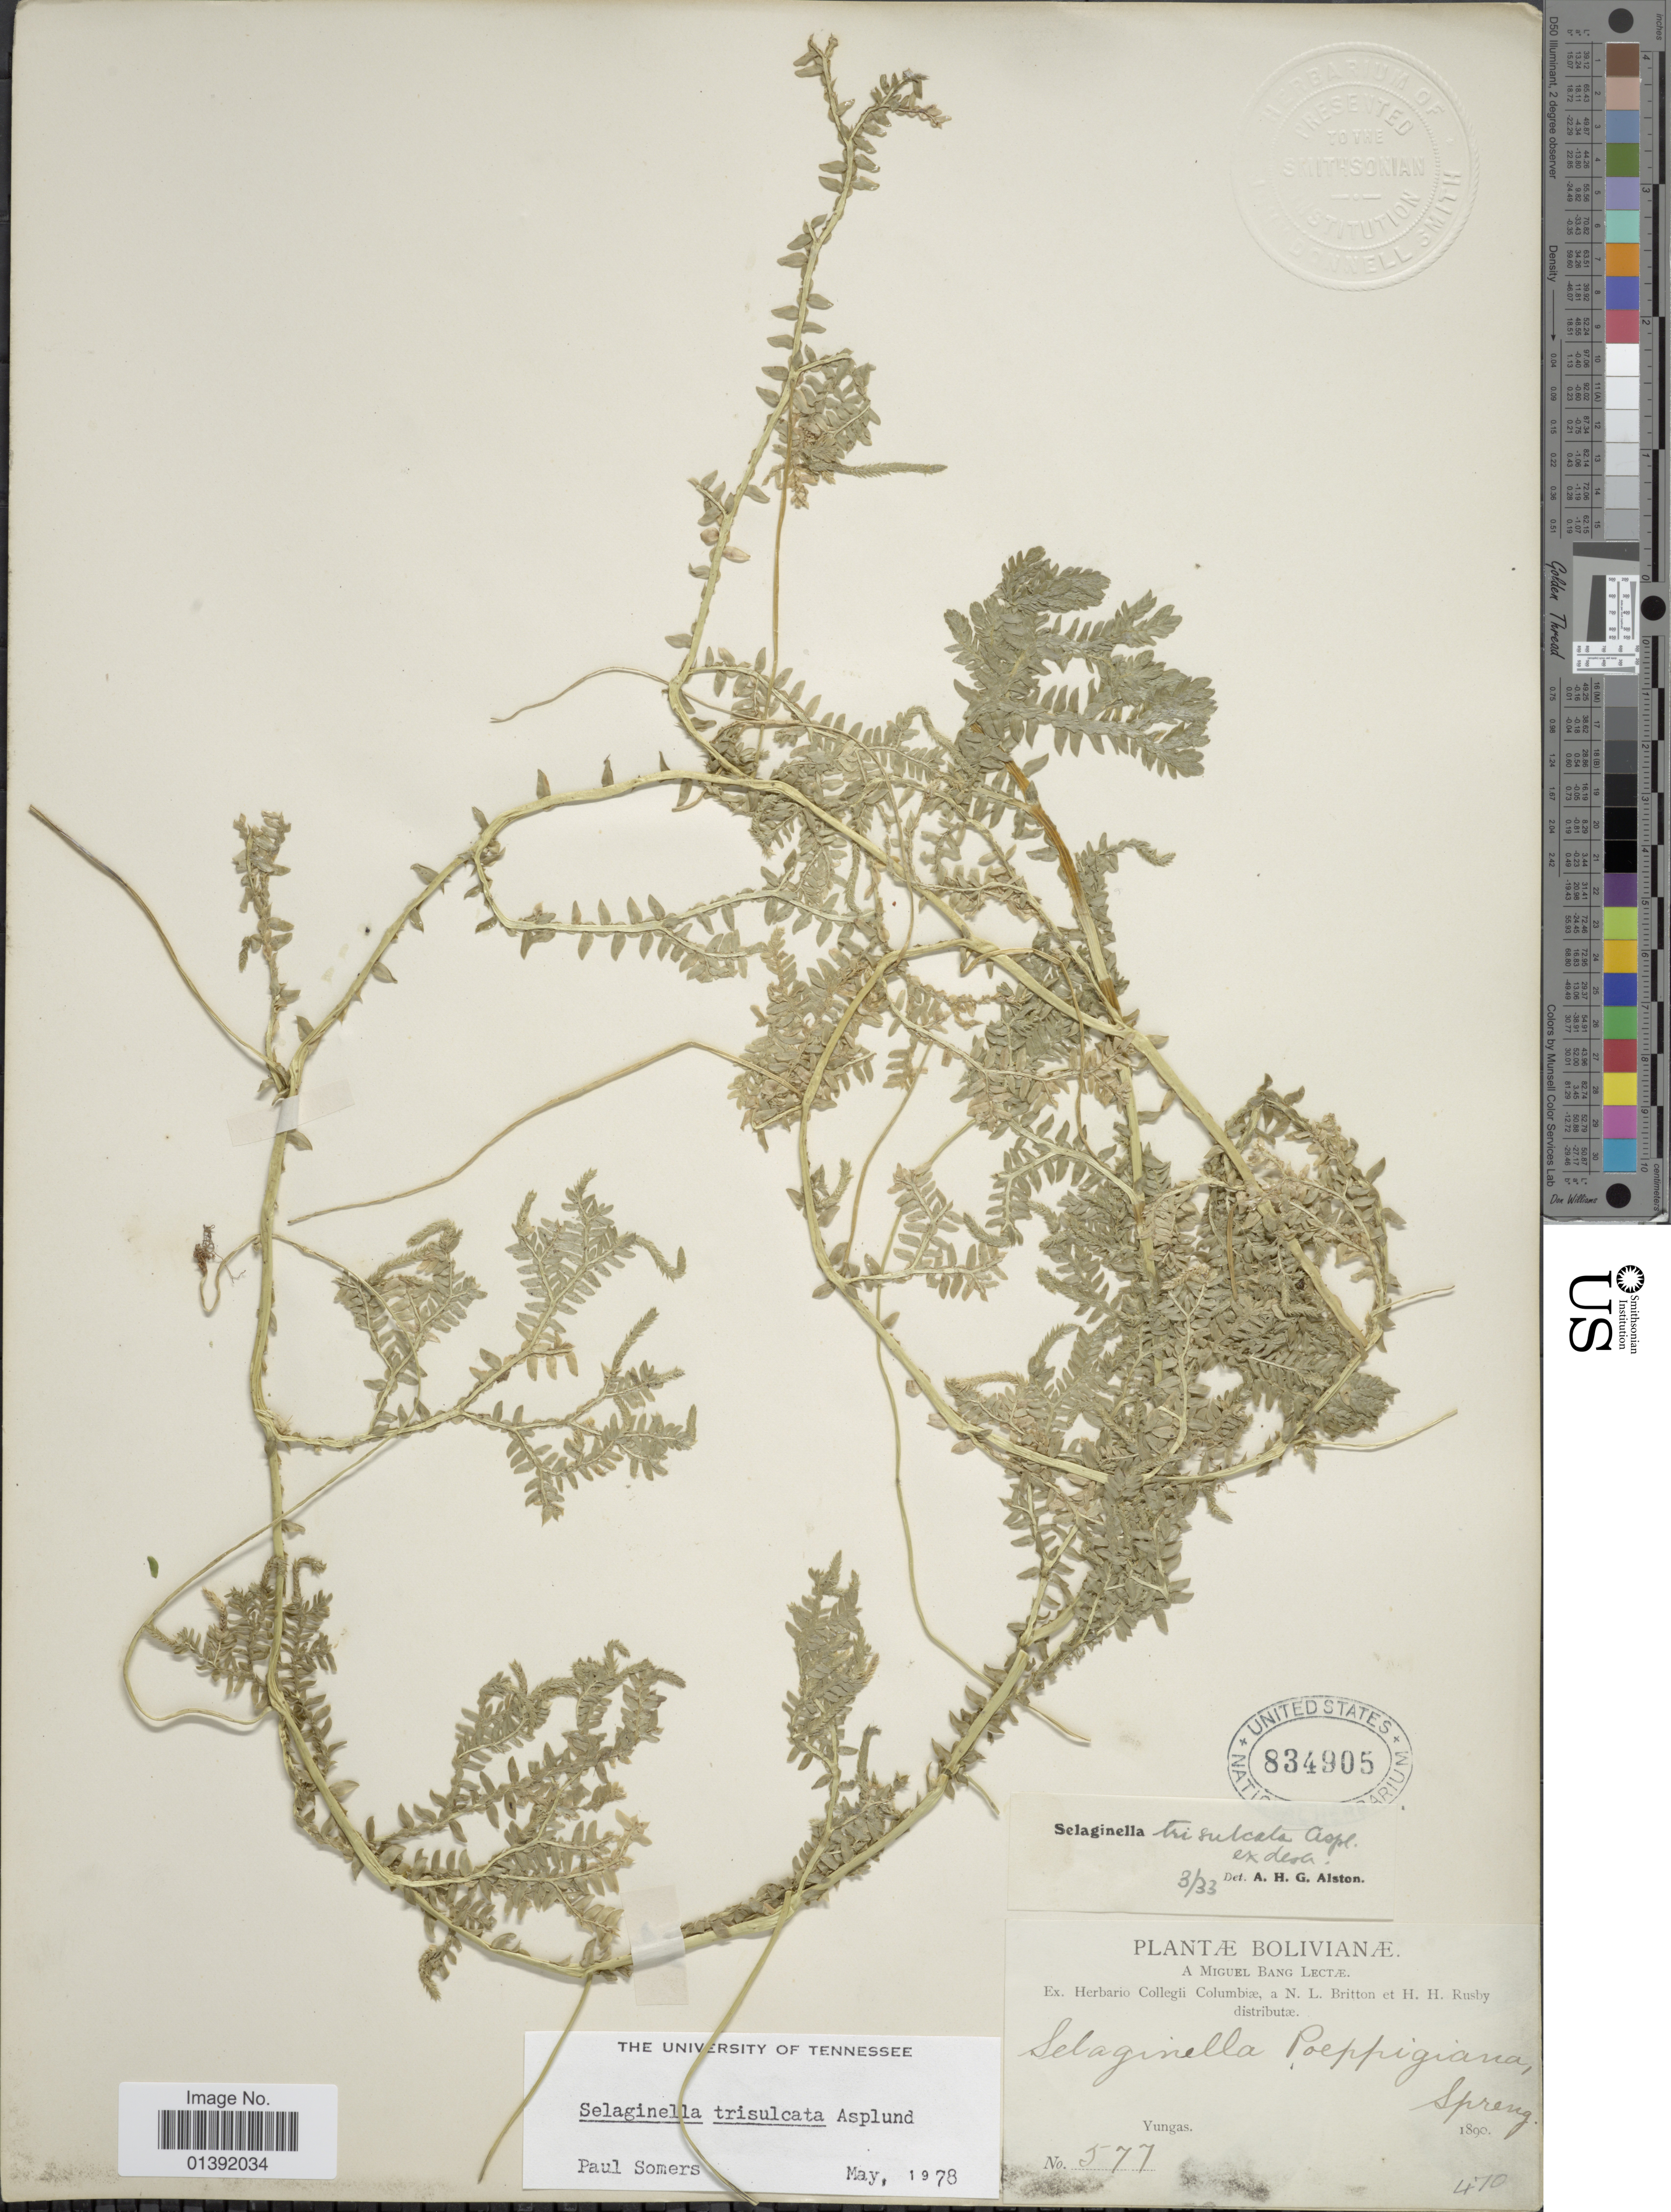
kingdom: Plantae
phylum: Tracheophyta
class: Lycopodiopsida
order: Selaginellales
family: Selaginellaceae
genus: Selaginella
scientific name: Selaginella trisulcata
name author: Aspl.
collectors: M. Bang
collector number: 577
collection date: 1890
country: Bolivia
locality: Yungas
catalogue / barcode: US 834905